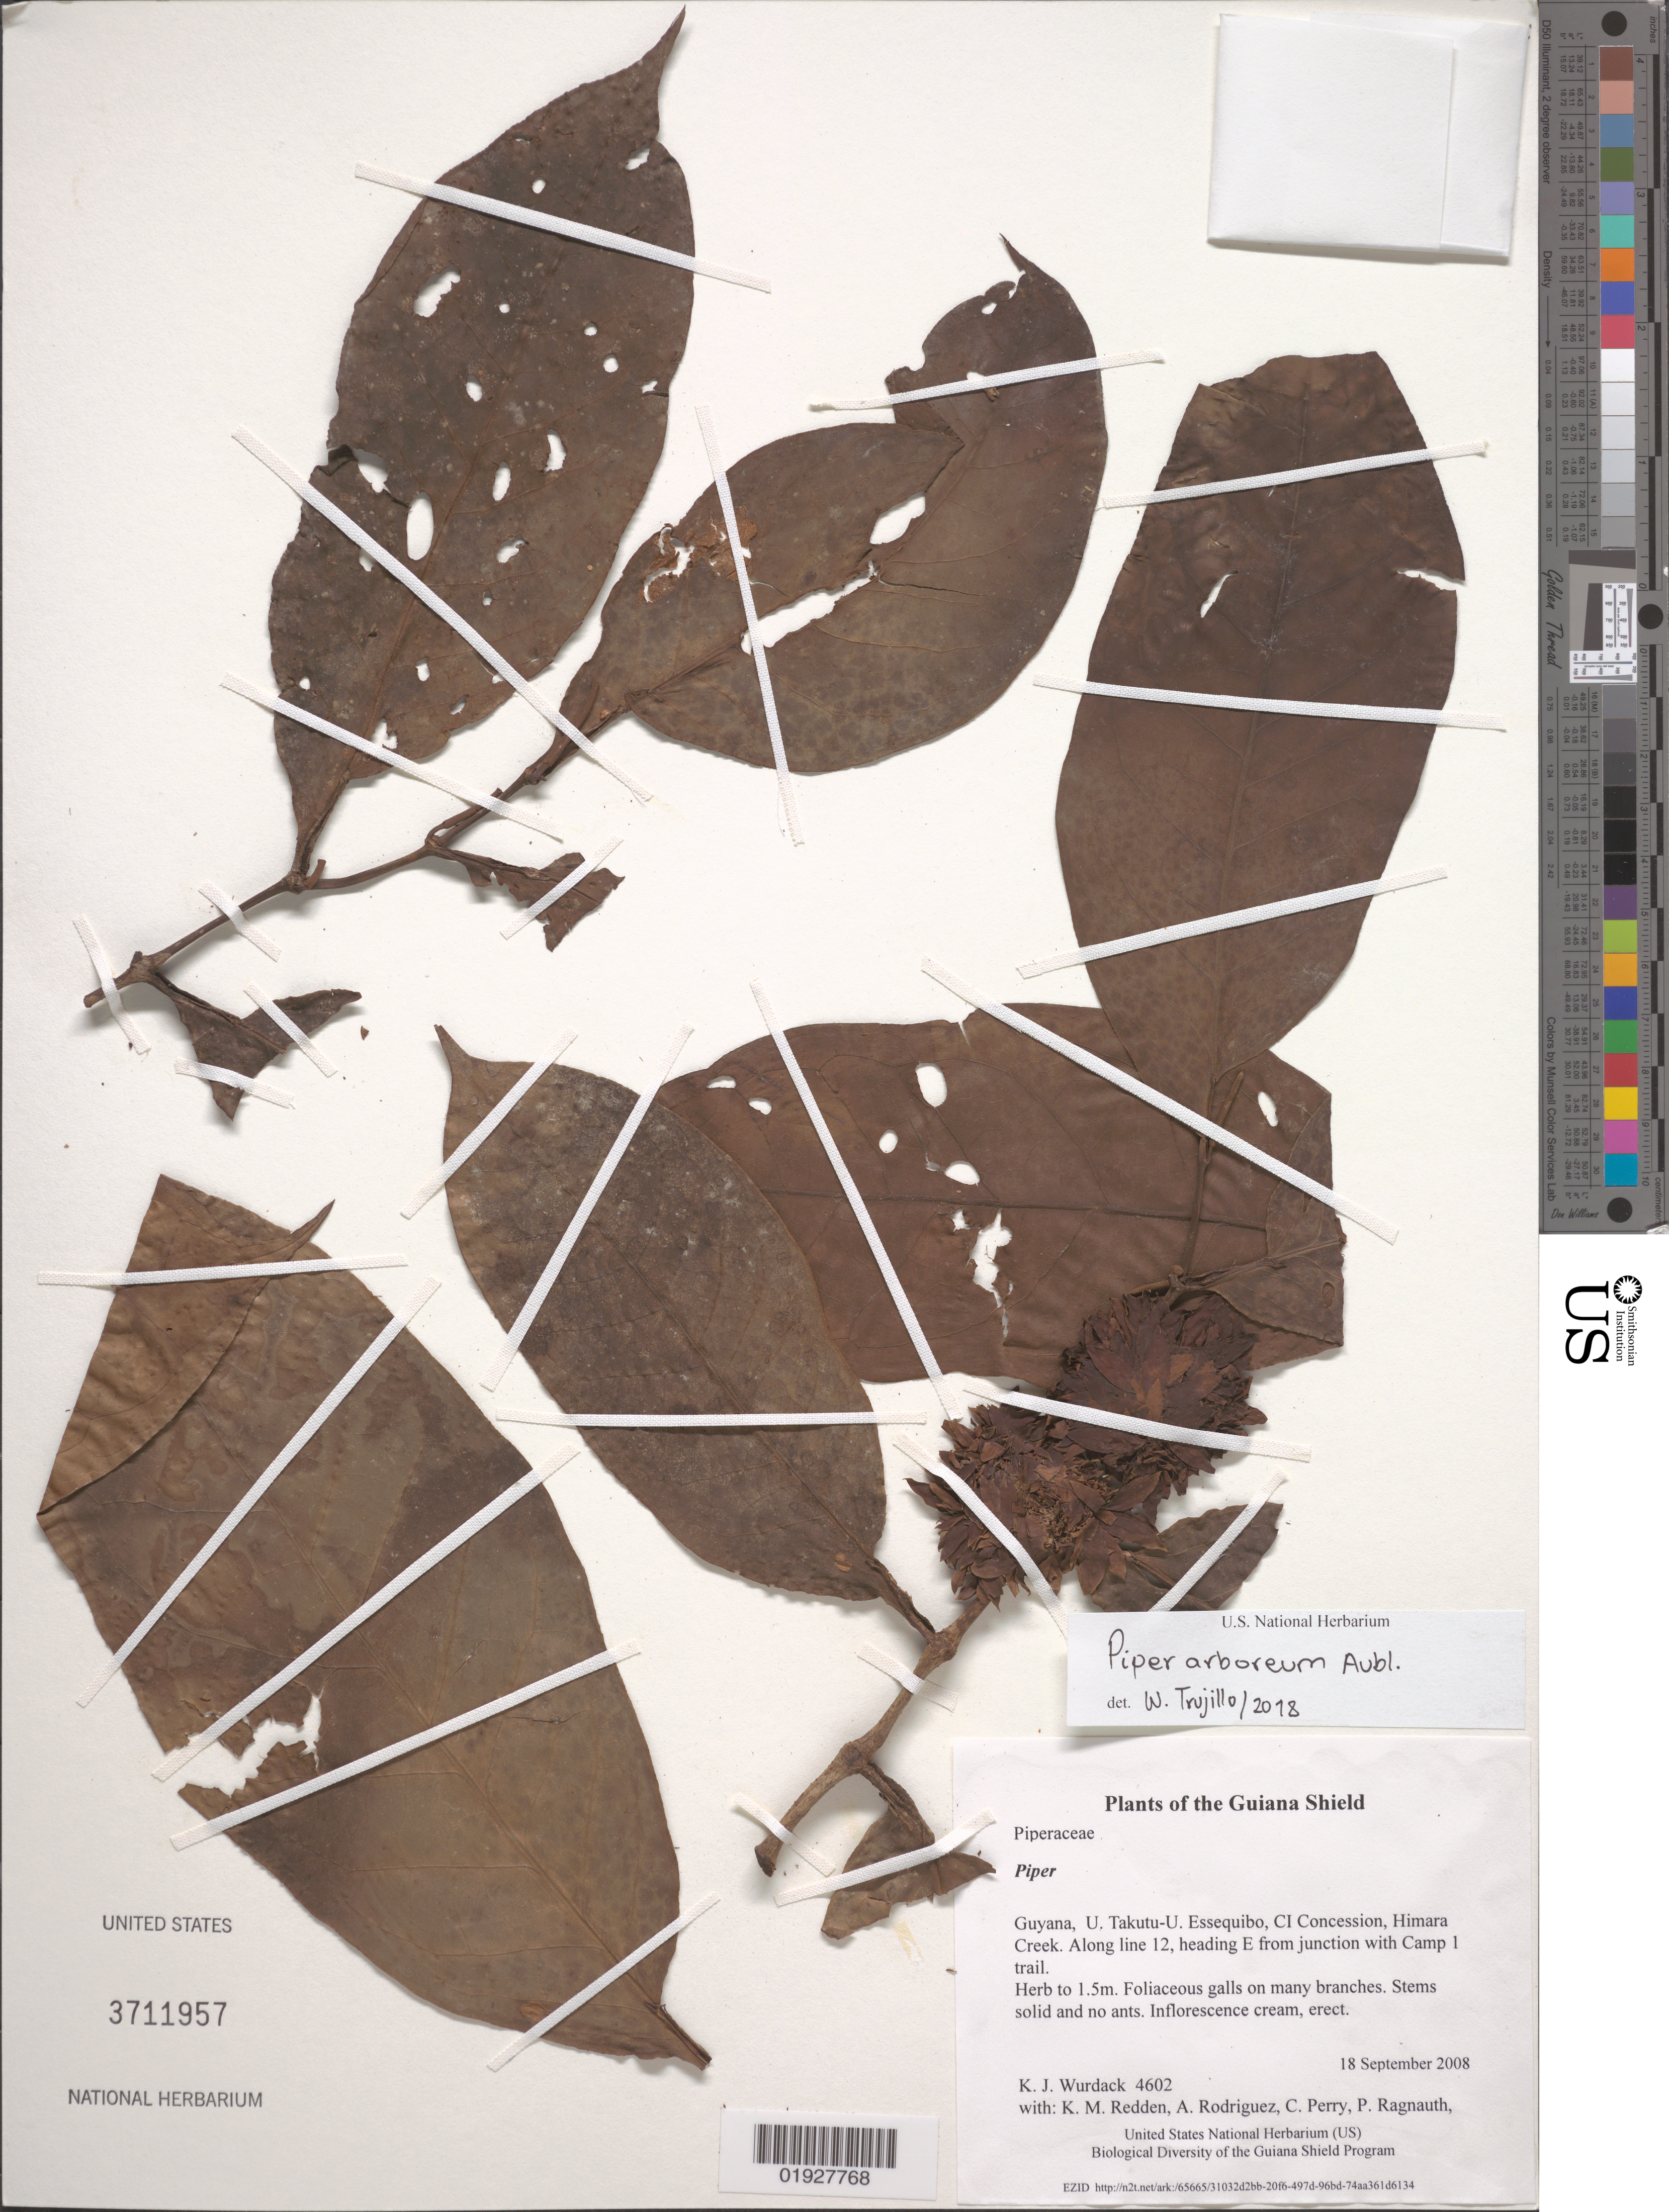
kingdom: Plantae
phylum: Tracheophyta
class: Magnoliopsida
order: Piperales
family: Piperaceae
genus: Piper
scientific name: Piper arboreum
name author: Aubl.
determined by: Trujillo, W.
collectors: K. Wurdack, K. M. Redden, A. Rodriguez, C. Perry, P. Ragnauth, N. John, H. James & H. Simon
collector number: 4602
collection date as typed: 18 September 2008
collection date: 2008-09-18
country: Guyana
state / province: U. Takutu-U. Essequibo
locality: CI Concession, Himara Creek. Along line 12, heading E from junction with Camp 1 trail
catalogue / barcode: US 3711957